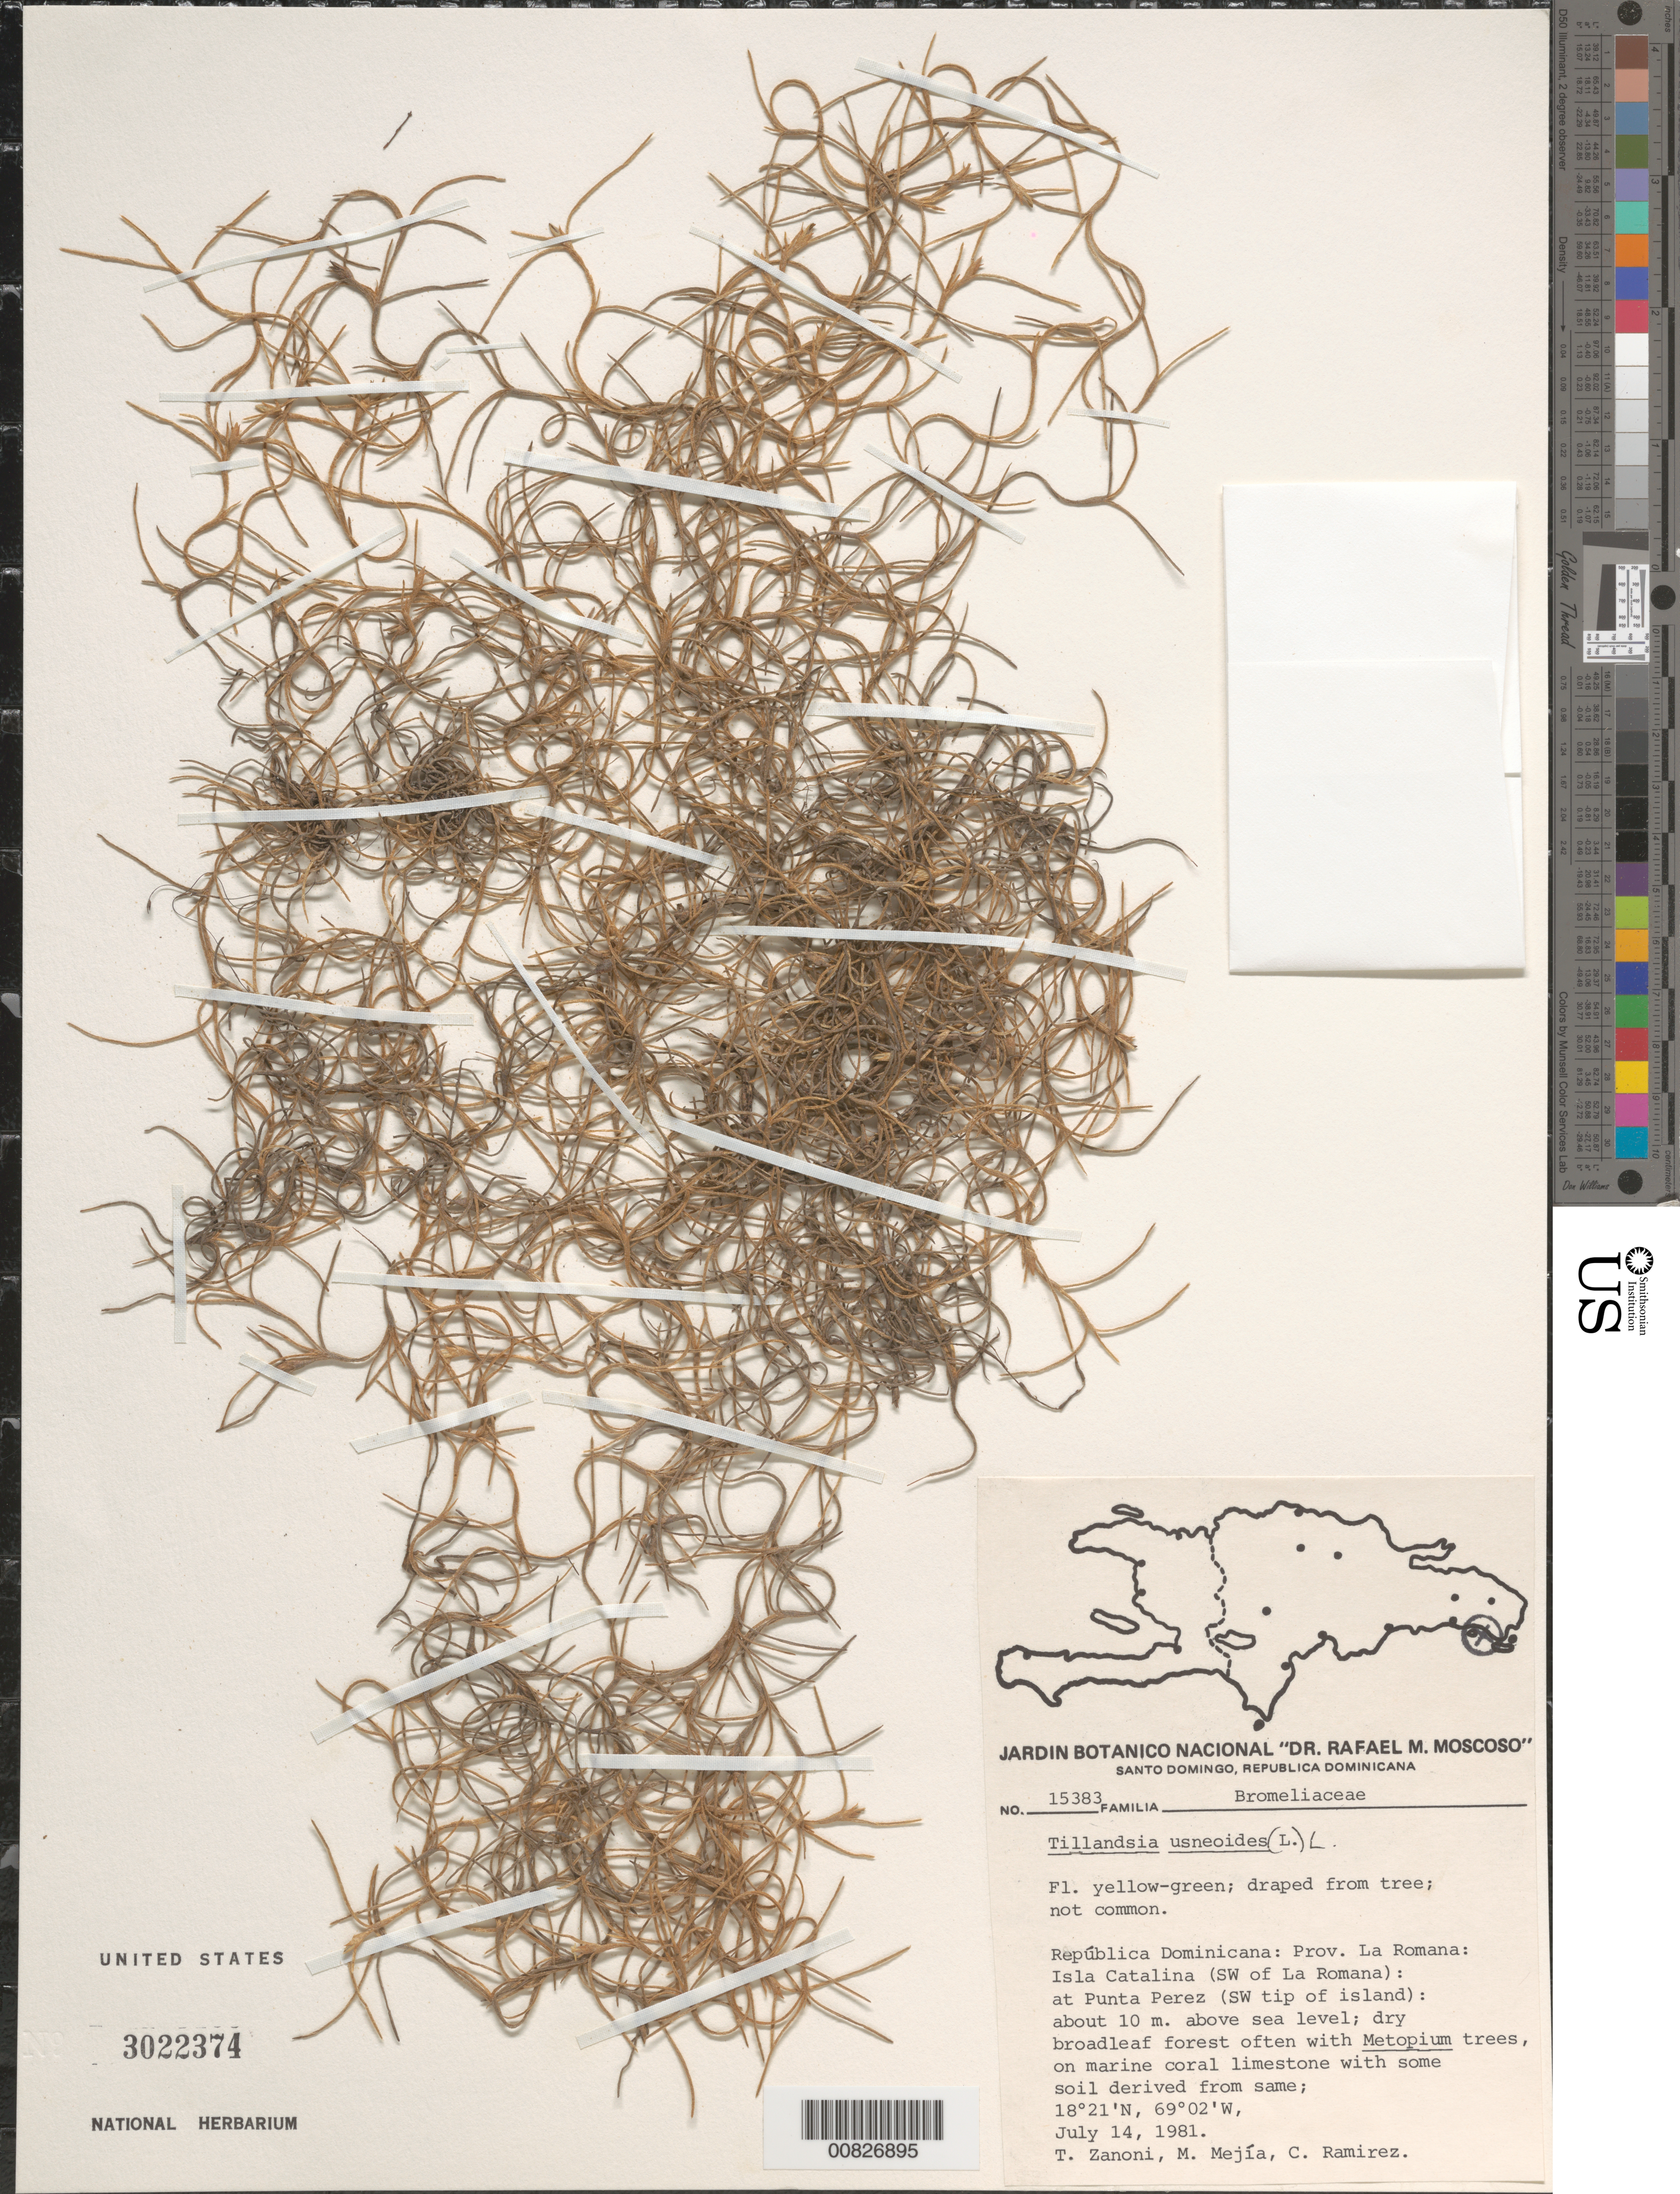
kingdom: Plantae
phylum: Tracheophyta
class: Liliopsida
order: Poales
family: Bromeliaceae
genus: Tillandsia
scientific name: Tillandsia usneoides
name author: (L.) L.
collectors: T. A. Zanoni, M. Mejia & C. Ramirez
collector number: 15383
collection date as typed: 14 Jul 1981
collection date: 1981-07-14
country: Dominican Republic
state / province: La Romana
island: Catalina I.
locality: Isla Catalina (SW of La Romana): at Punta Perez (SW tip of island).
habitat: Draped from tree. Dry broadleaf forest often with Metopium trees, on marine coral limestone with some soil derived from same.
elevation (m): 10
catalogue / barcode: US 3022374